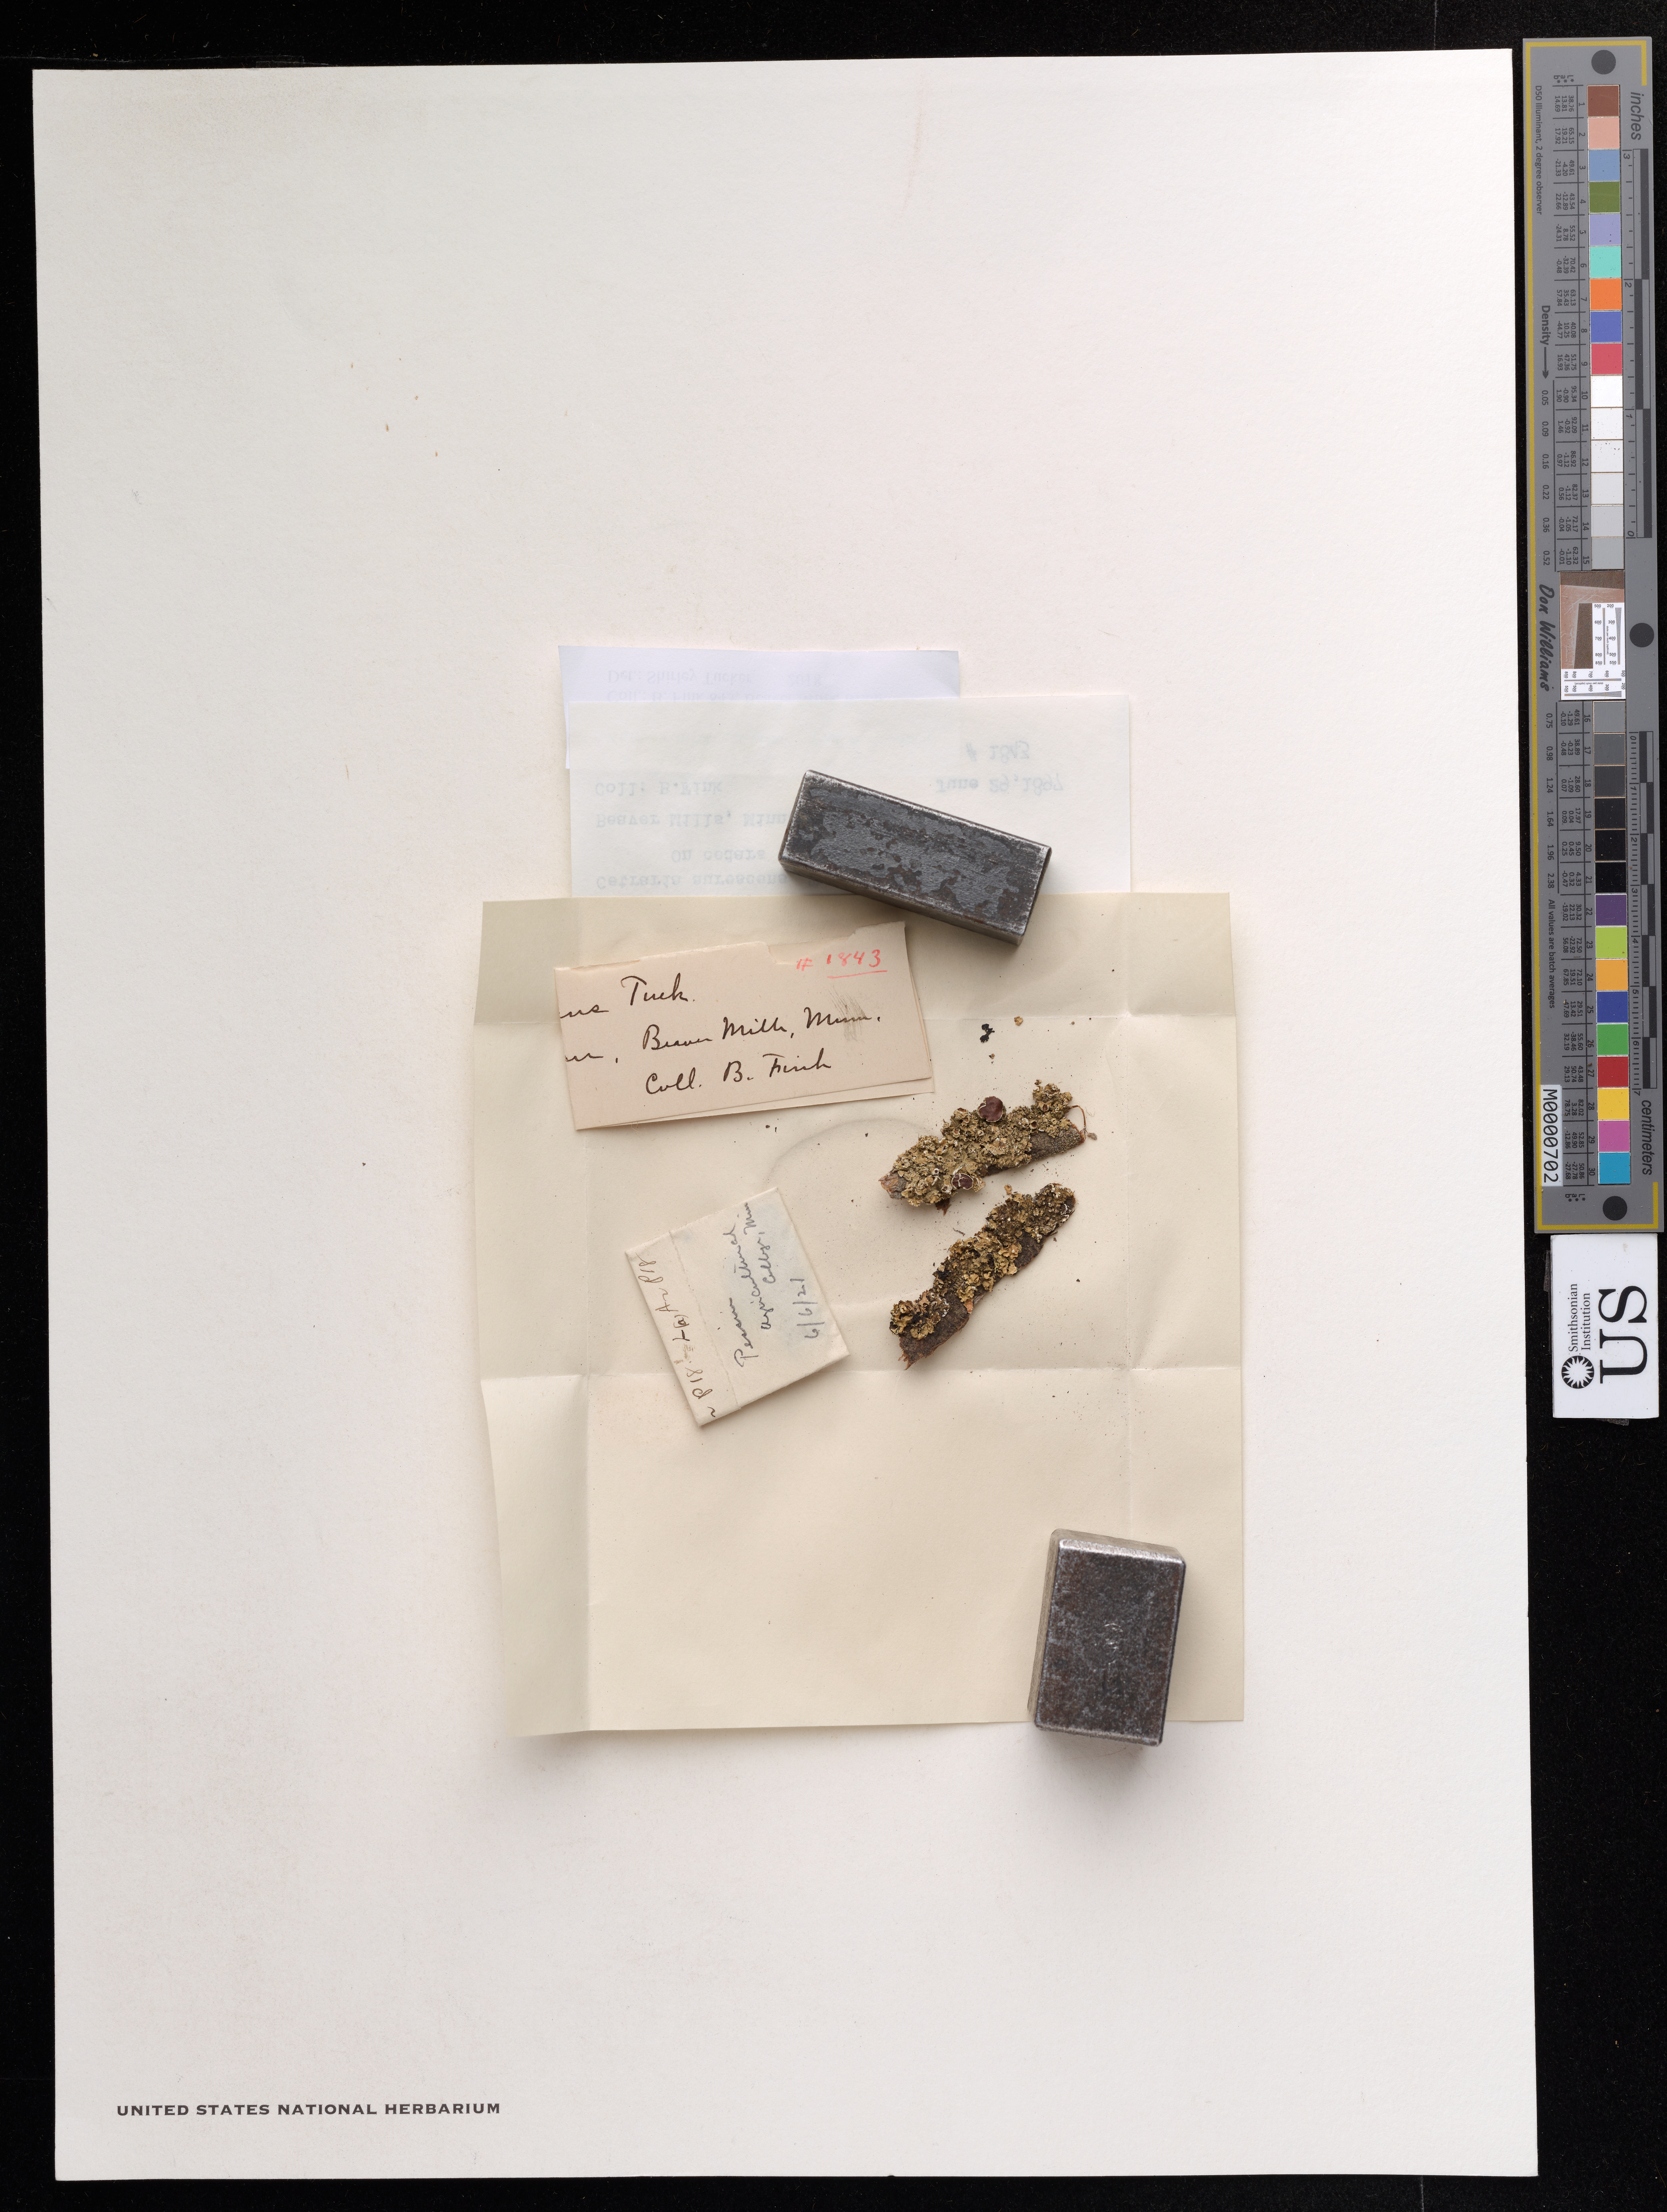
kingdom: Fungi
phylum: Ascomycota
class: Lecanoromycetes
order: Lecanorales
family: Parmeliaceae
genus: Ahtiana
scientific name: Ahtiana aurescens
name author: (Tuck.) A. Thell & Randlane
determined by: Tucker, S. C.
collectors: B. Fink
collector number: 1843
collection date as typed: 29 Jun 1897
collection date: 1897-06-29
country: United States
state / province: Minnesota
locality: Beaver mills